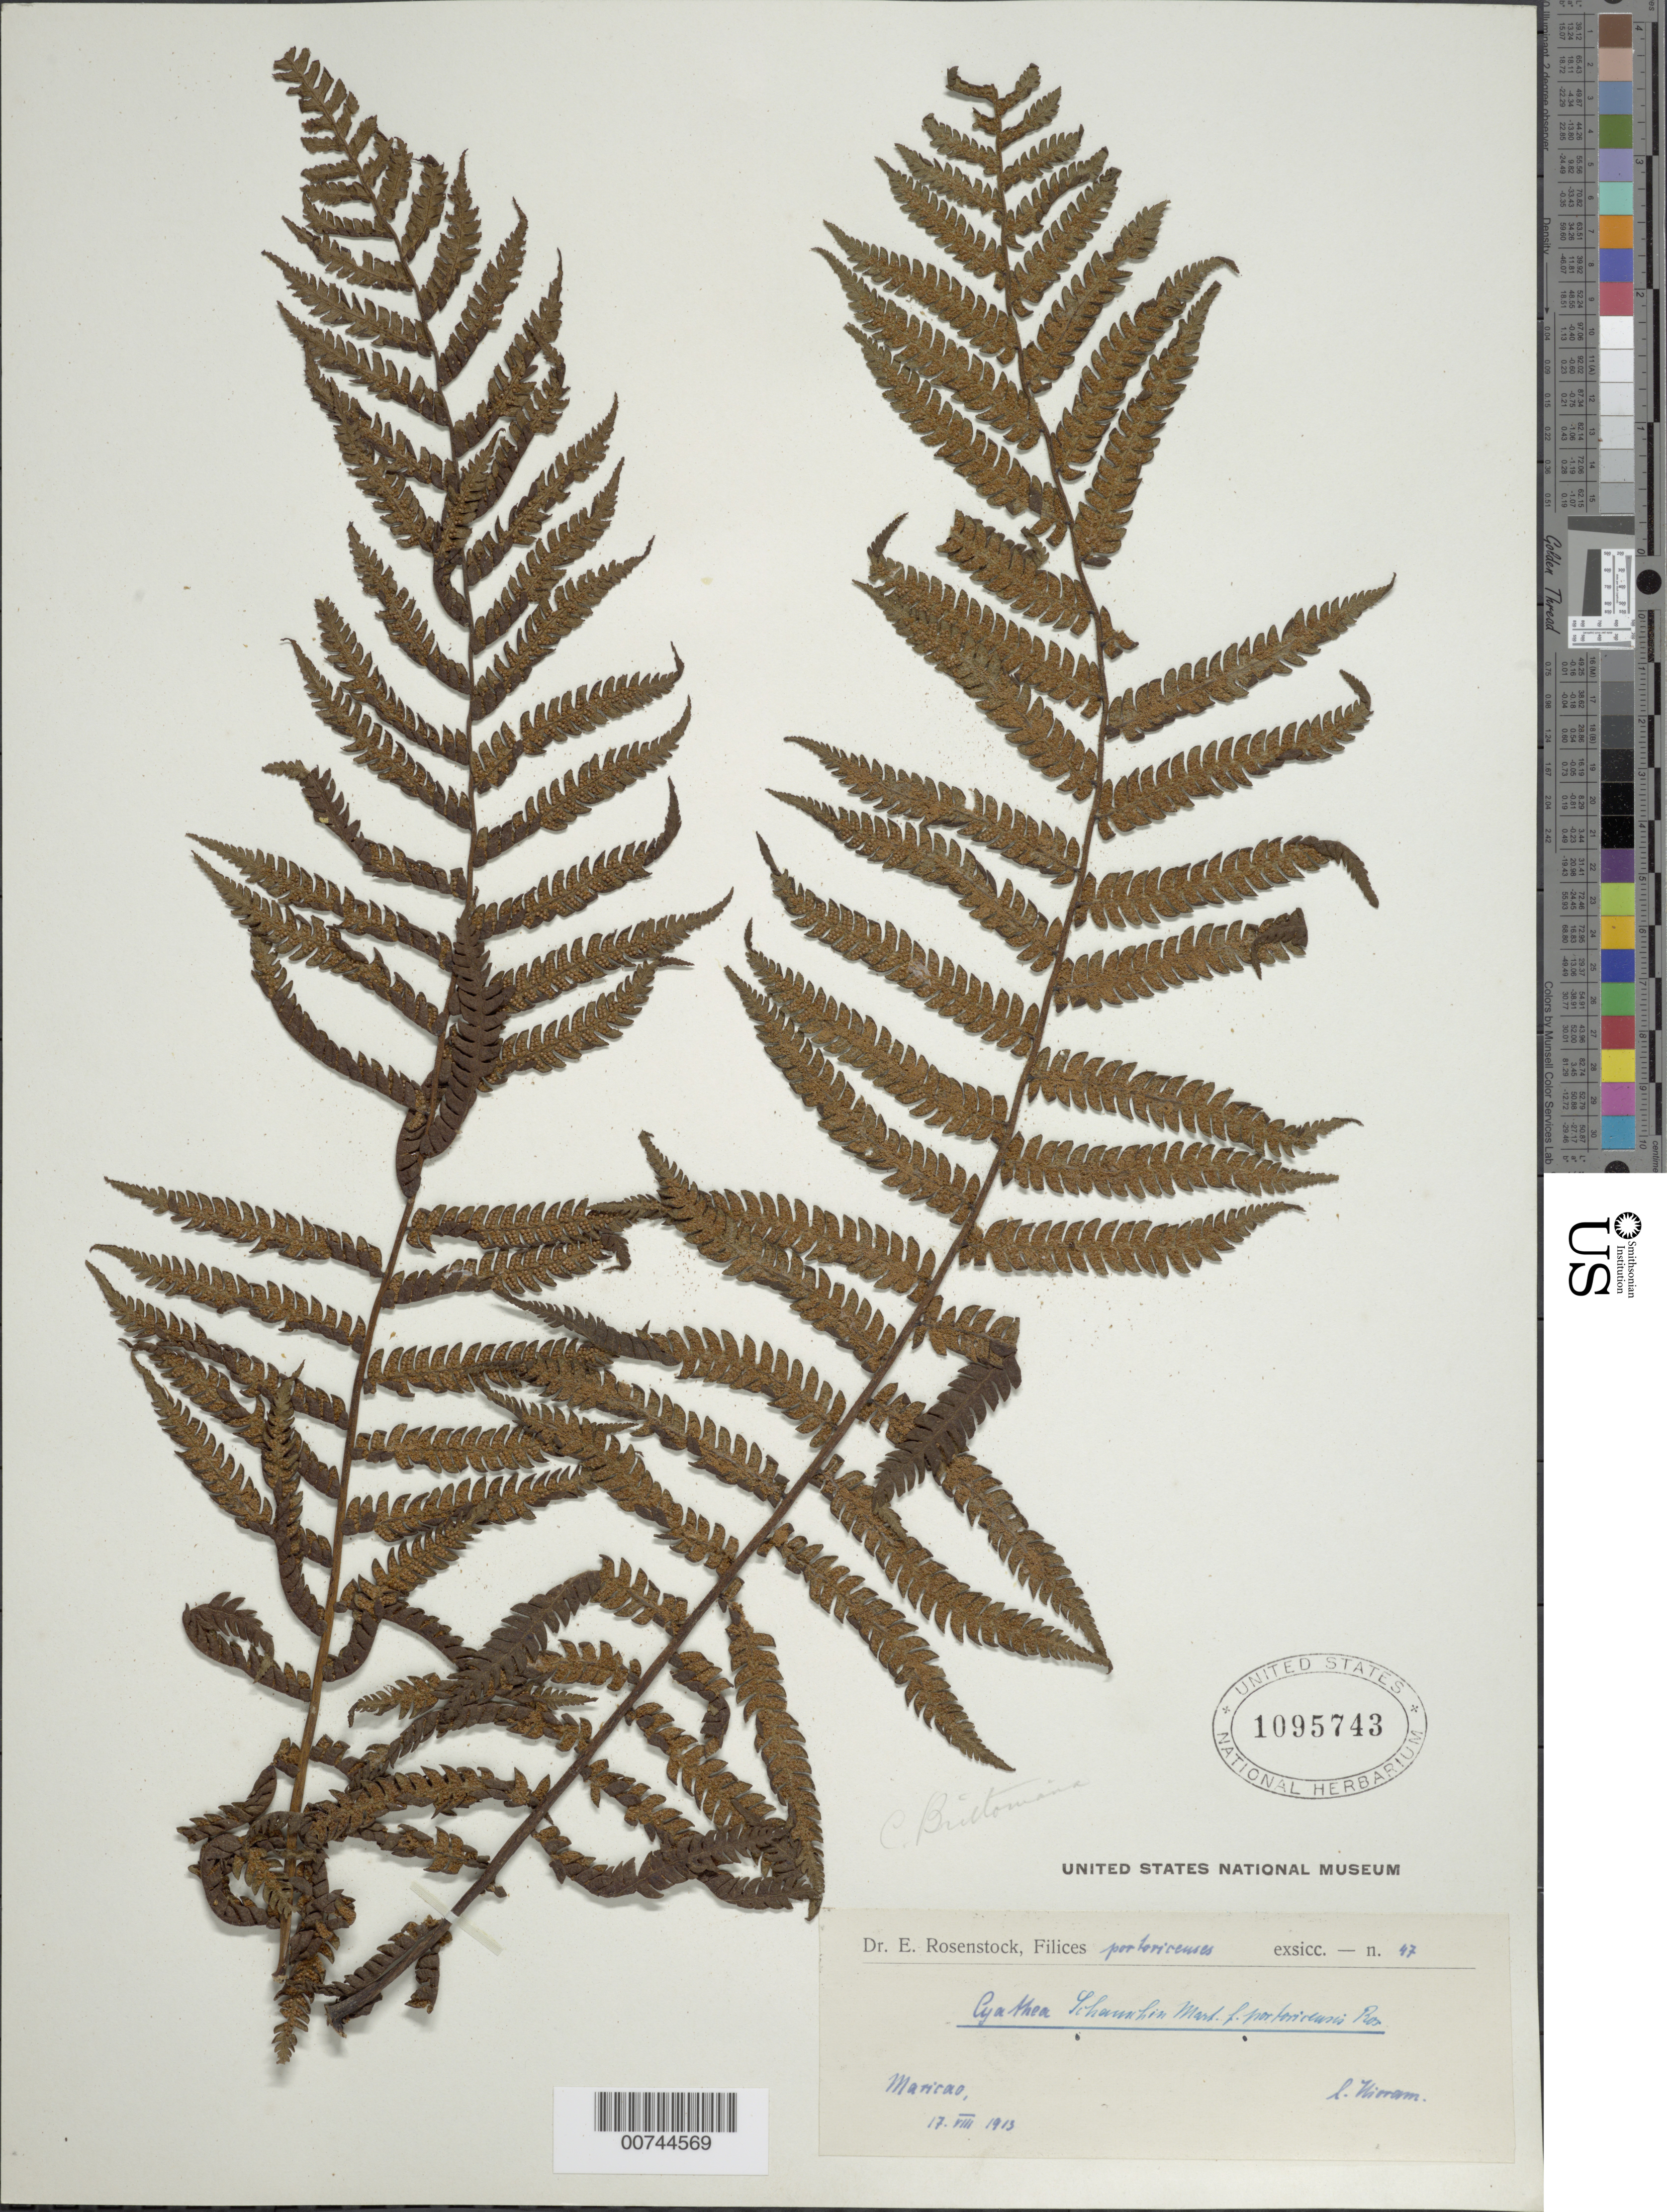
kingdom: Plantae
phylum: Tracheophyta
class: Polypodiopsida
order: Cyatheales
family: Cyatheaceae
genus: Cyathea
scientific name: Cyathea furfuracea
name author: Christ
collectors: E. Rosenstock & Bro. Hioram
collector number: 47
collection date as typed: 17 Aug 1913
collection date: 1913-08-17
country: Puerto Rico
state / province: Maricao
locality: Maricao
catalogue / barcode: US 1095743